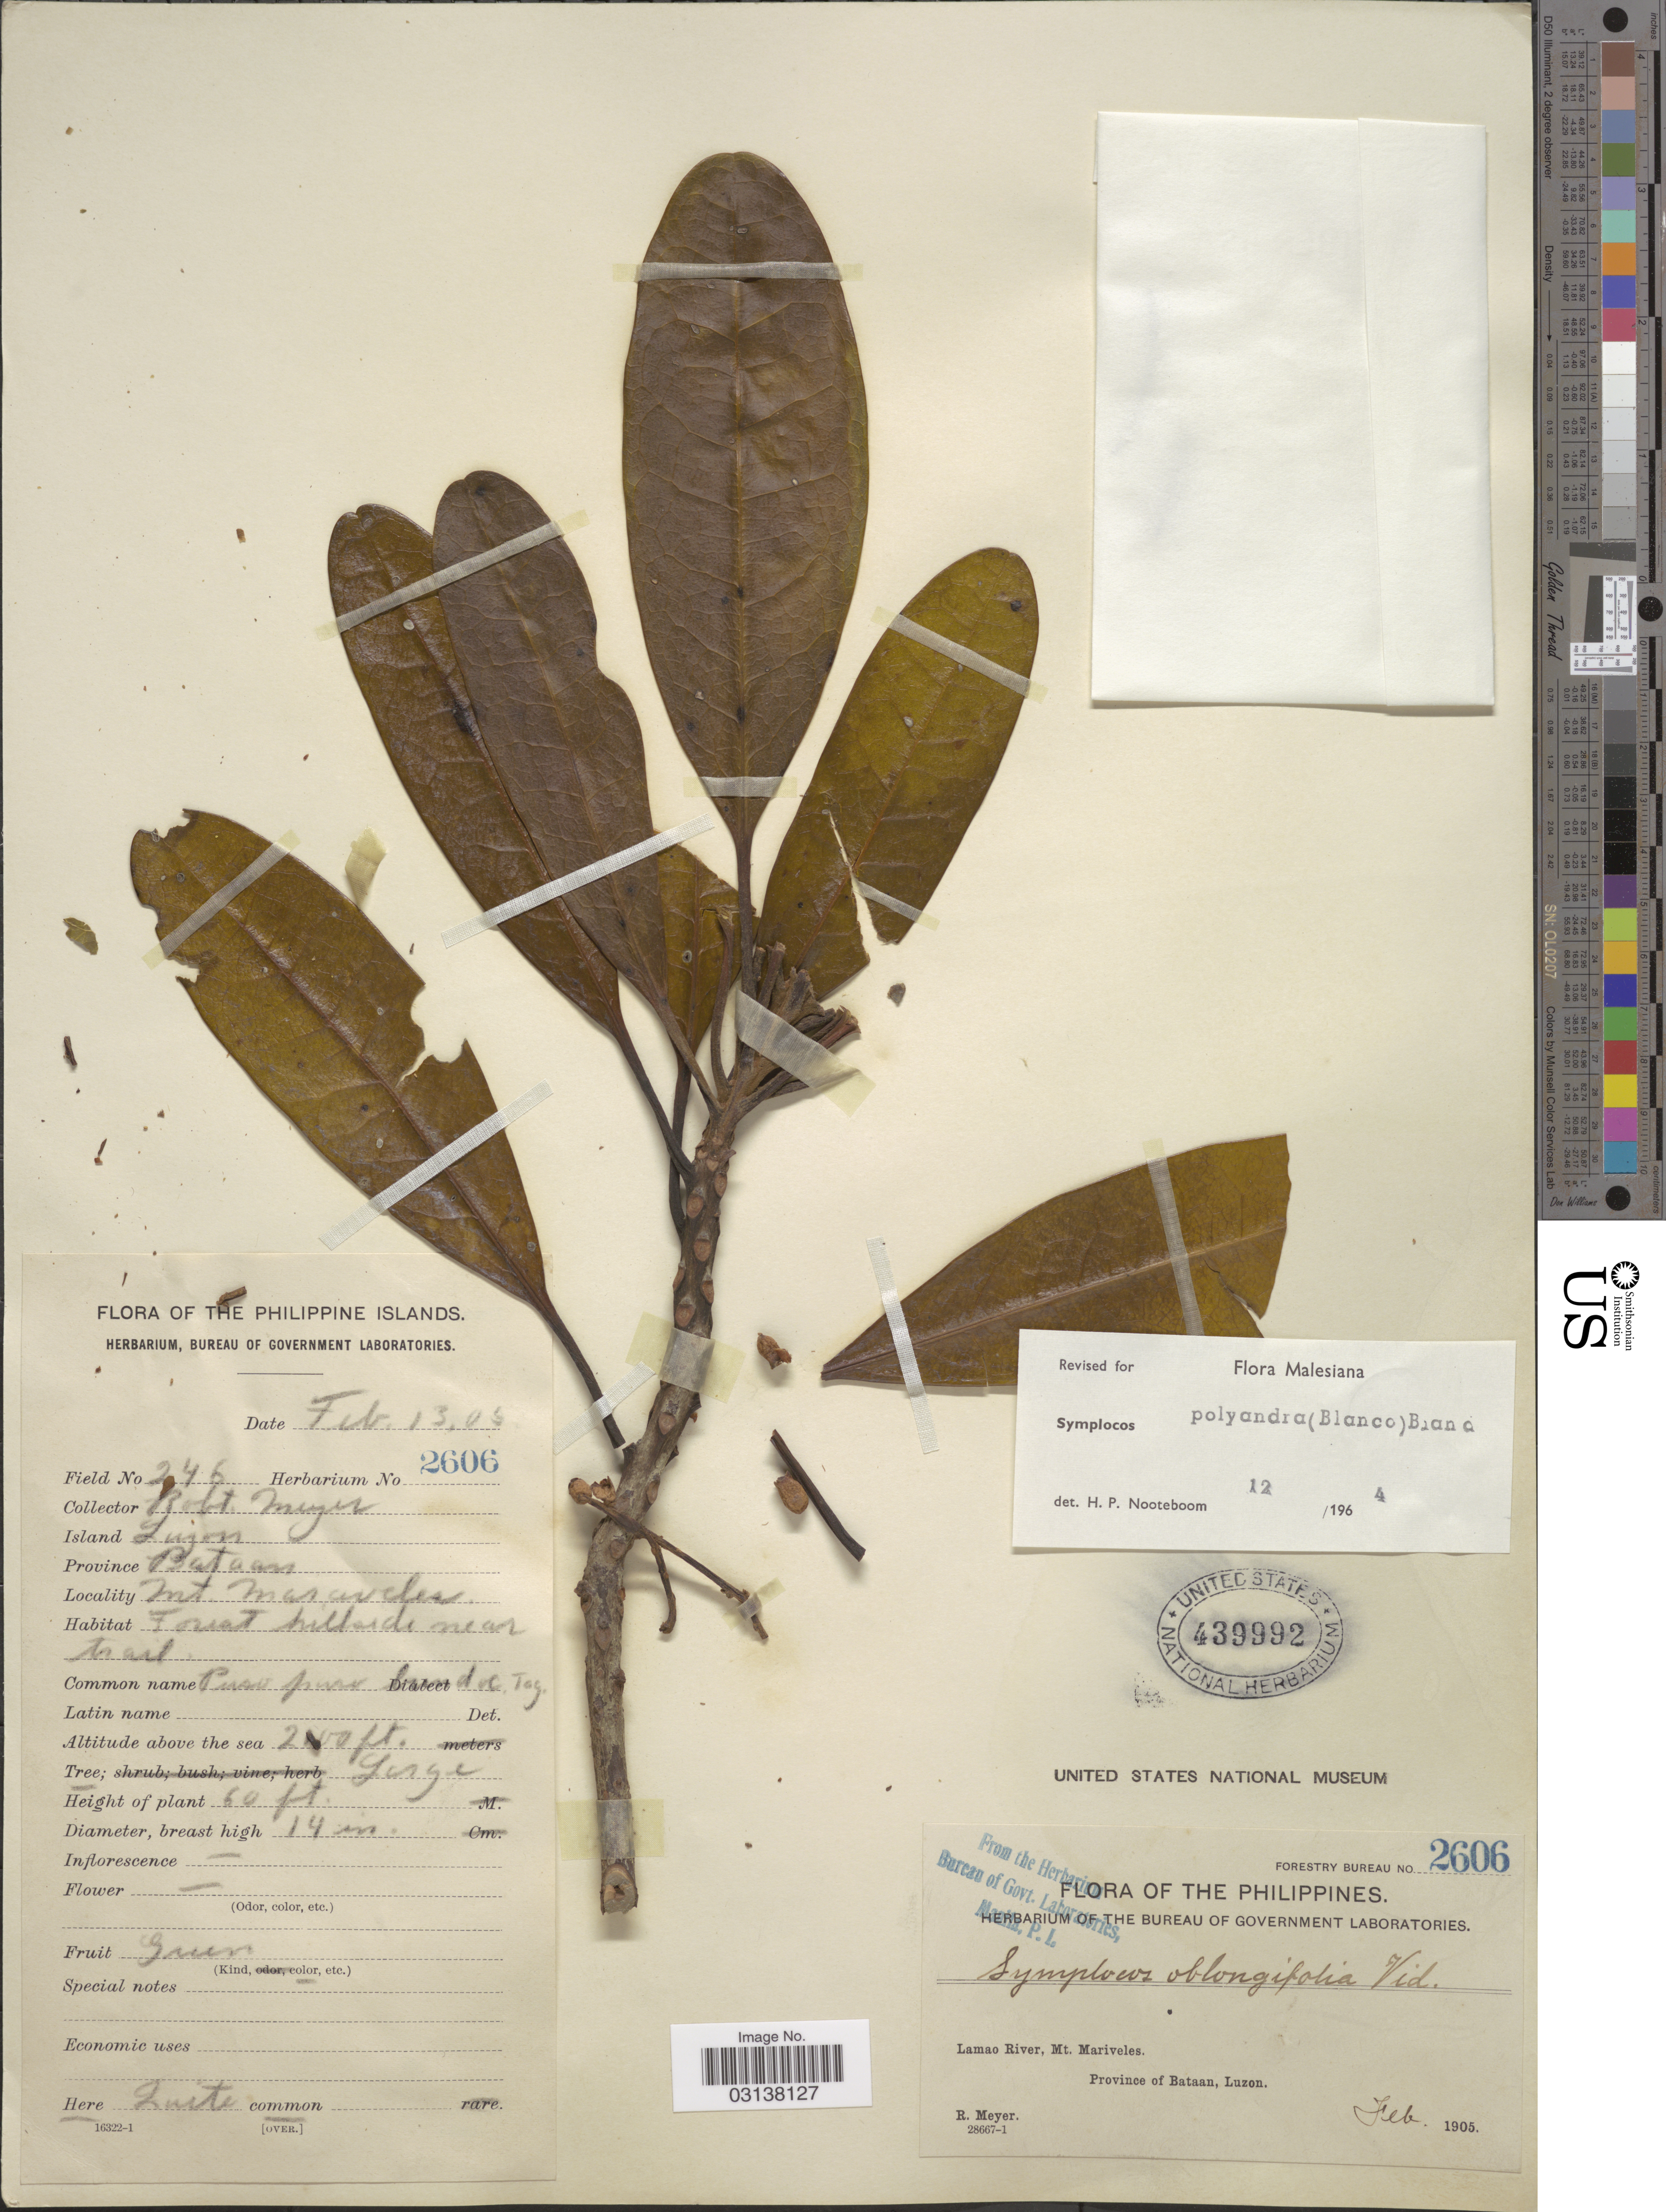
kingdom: Plantae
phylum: Tracheophyta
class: Magnoliopsida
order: Ericales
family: Symplocaceae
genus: Symplocos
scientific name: Symplocos polyandra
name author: (Blanco) Brand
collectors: R. Meyer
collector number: Forestry Bureau 2606/246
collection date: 1905-02-13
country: Philippines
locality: The Philippines. Lamao River, Mt. Mariveles. Province of Bataan, Luzon. Island Luzon.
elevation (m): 610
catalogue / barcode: US 439992